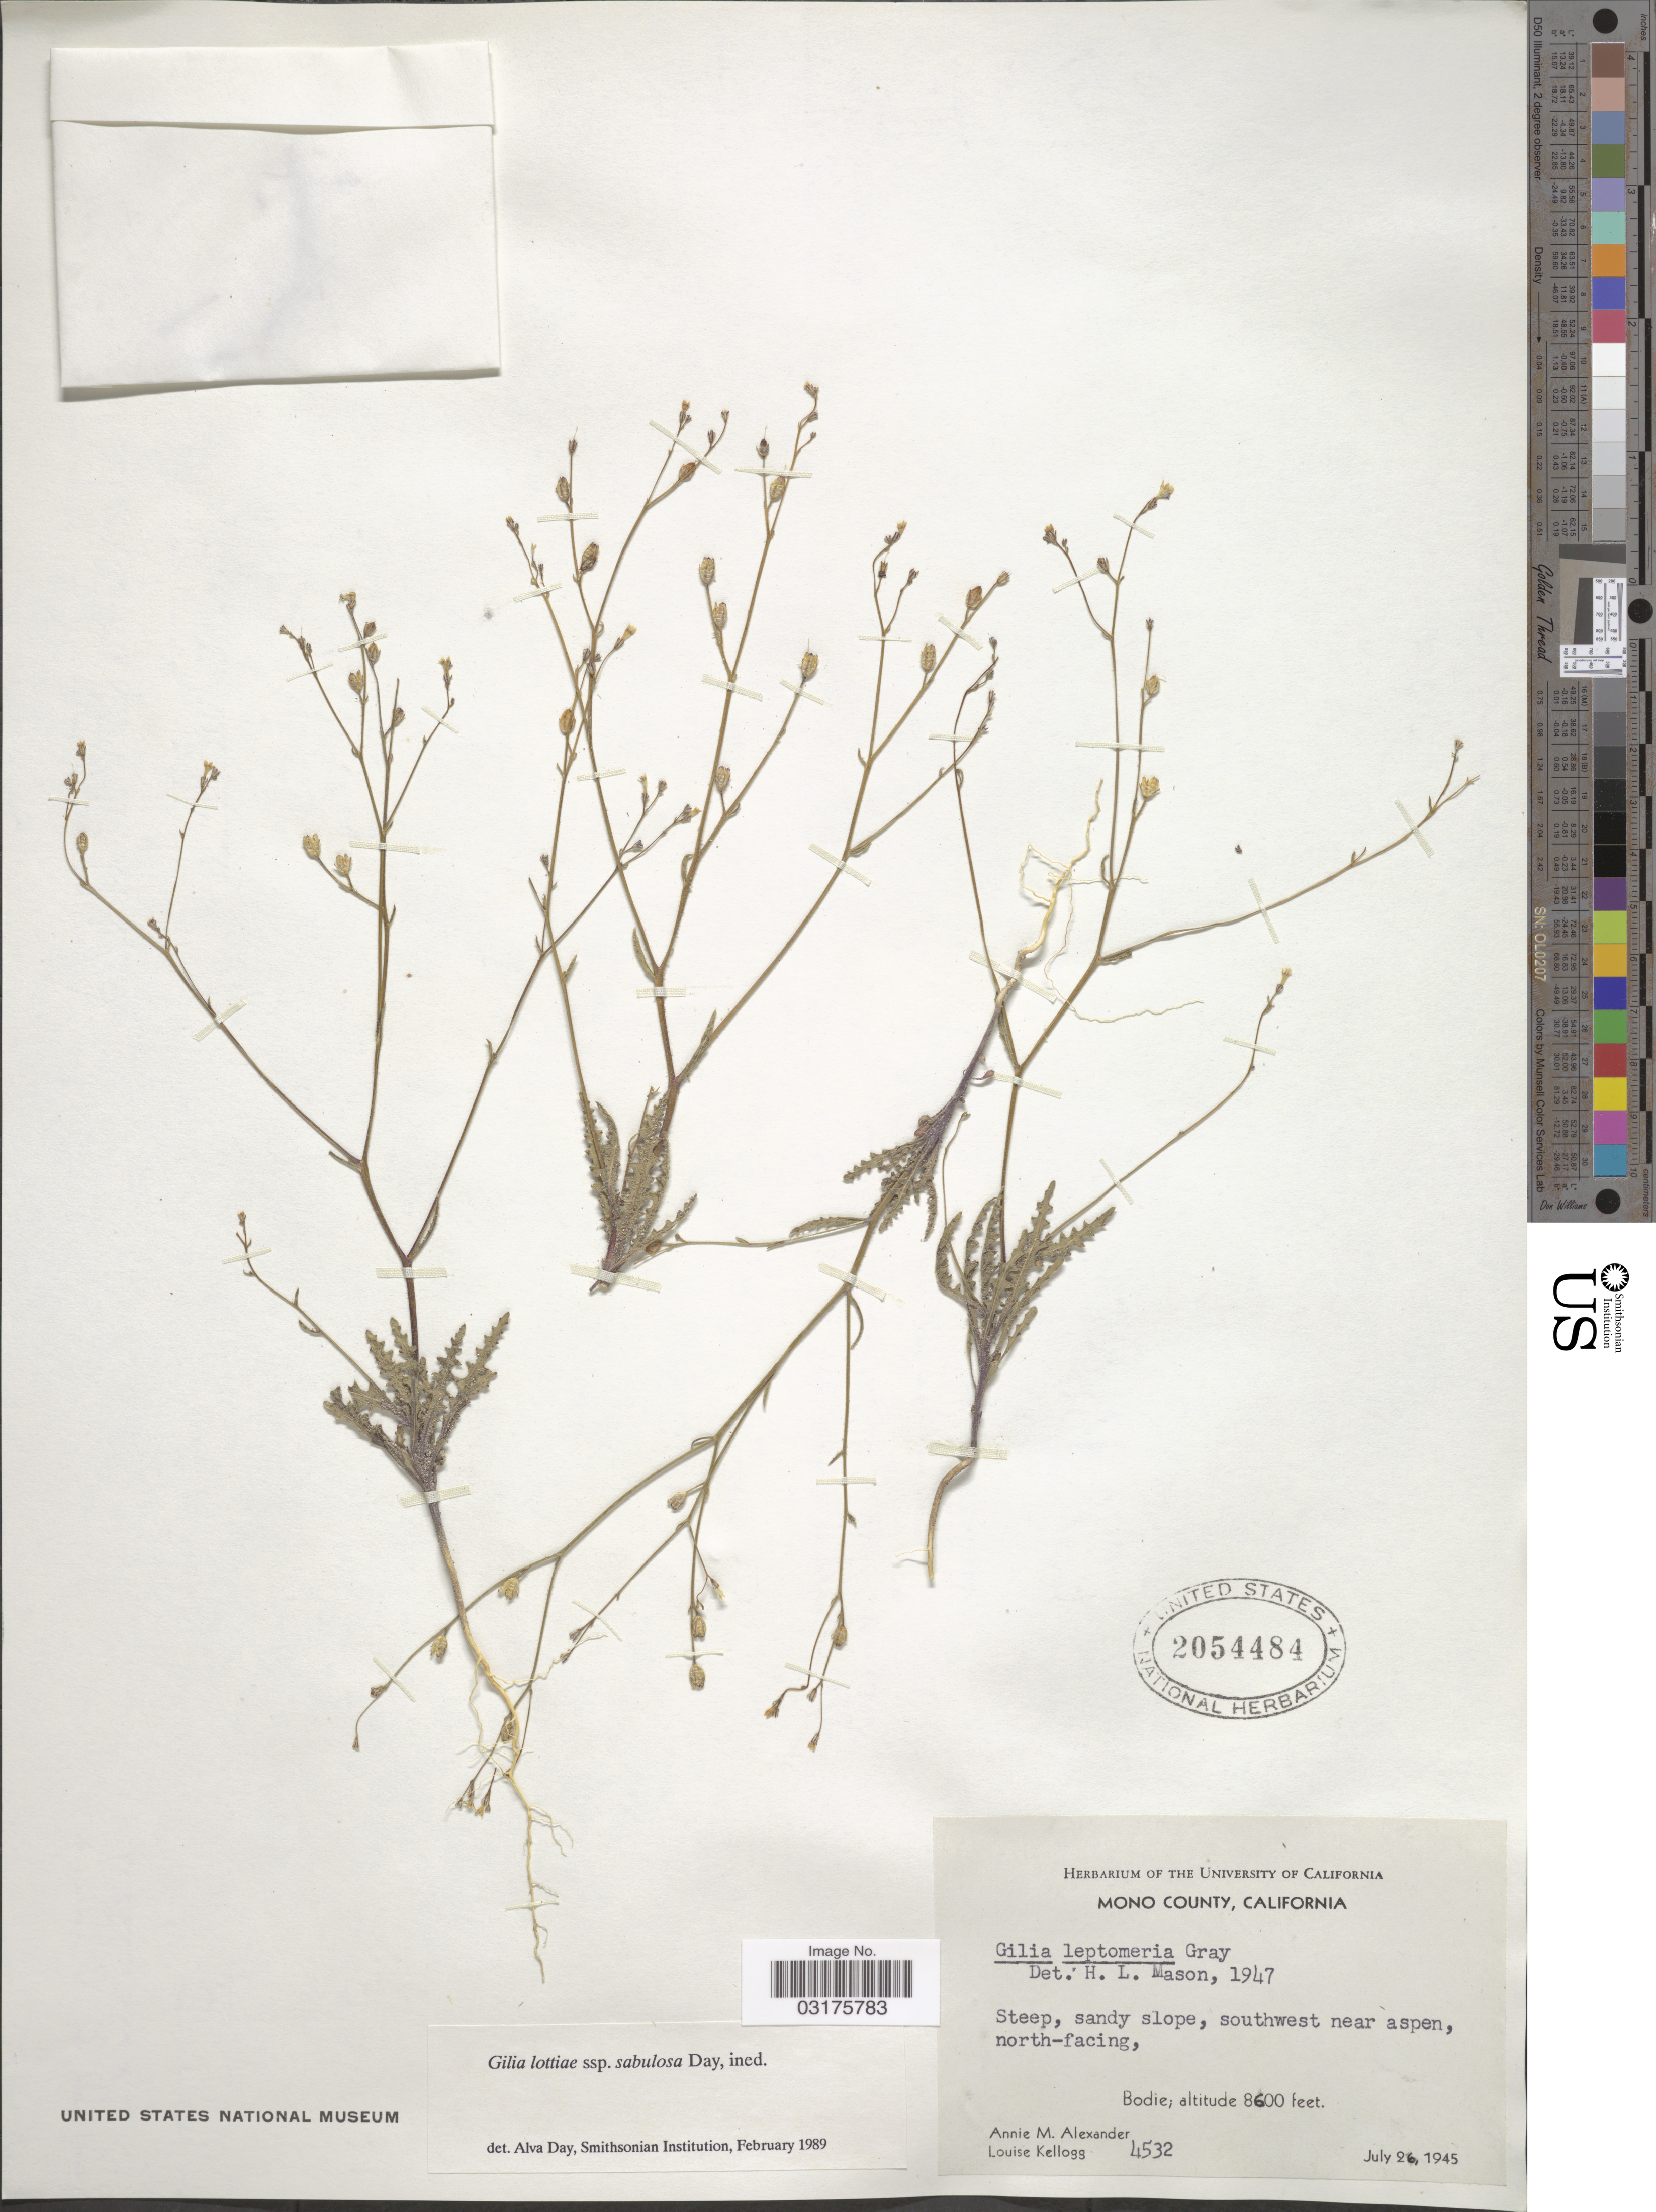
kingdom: Plantae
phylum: Tracheophyta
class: Magnoliopsida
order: Ericales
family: Polemoniaceae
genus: Aliciella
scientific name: Aliciella leptomeria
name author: (A. Gray) J.M. Porter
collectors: A. M. Alexander & L. Kellogg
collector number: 4532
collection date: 1945-07-26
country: United States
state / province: California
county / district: Mono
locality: Mono County, southwest near aspen, north-facing, Bodie.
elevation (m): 2621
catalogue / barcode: US 2054484